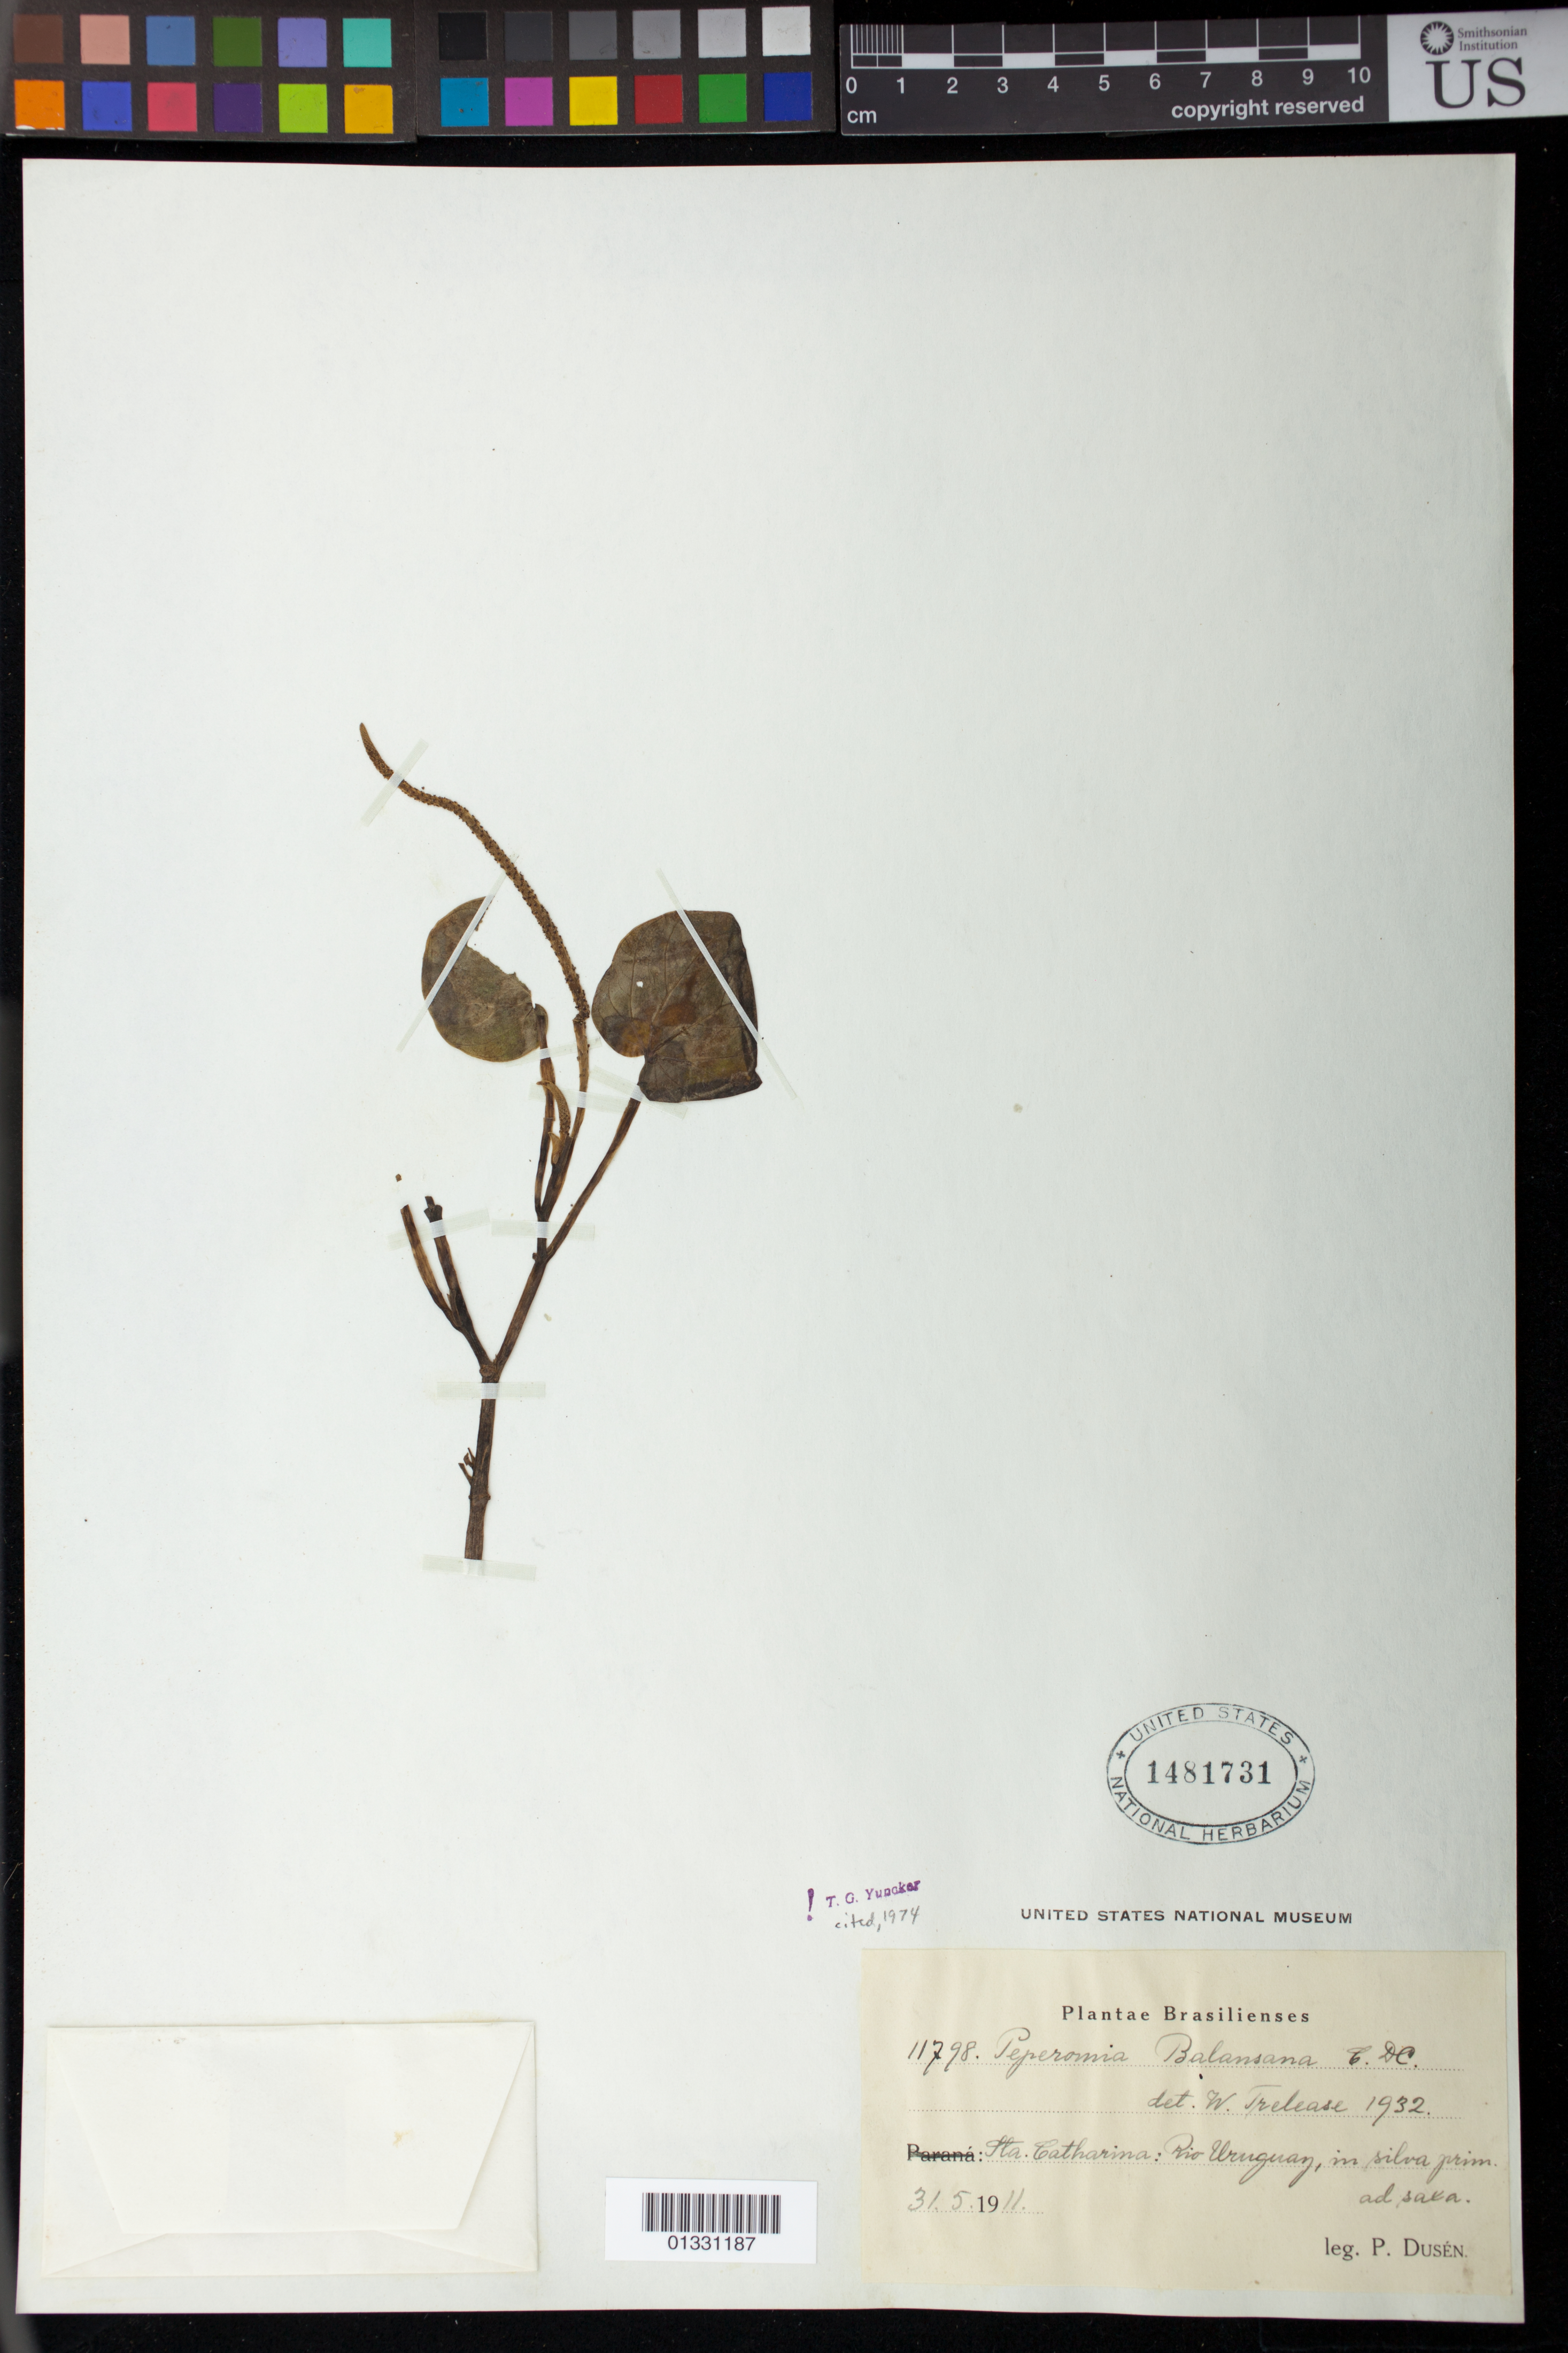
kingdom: Plantae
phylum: Tracheophyta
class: Magnoliopsida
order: Piperales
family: Piperaceae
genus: Peperomia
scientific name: Peperomia balansana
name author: C. DC.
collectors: P. Dusén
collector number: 11798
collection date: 1911-05-31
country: Brazil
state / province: Santa Catarina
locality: Rio Uruguay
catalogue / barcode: US 1481731